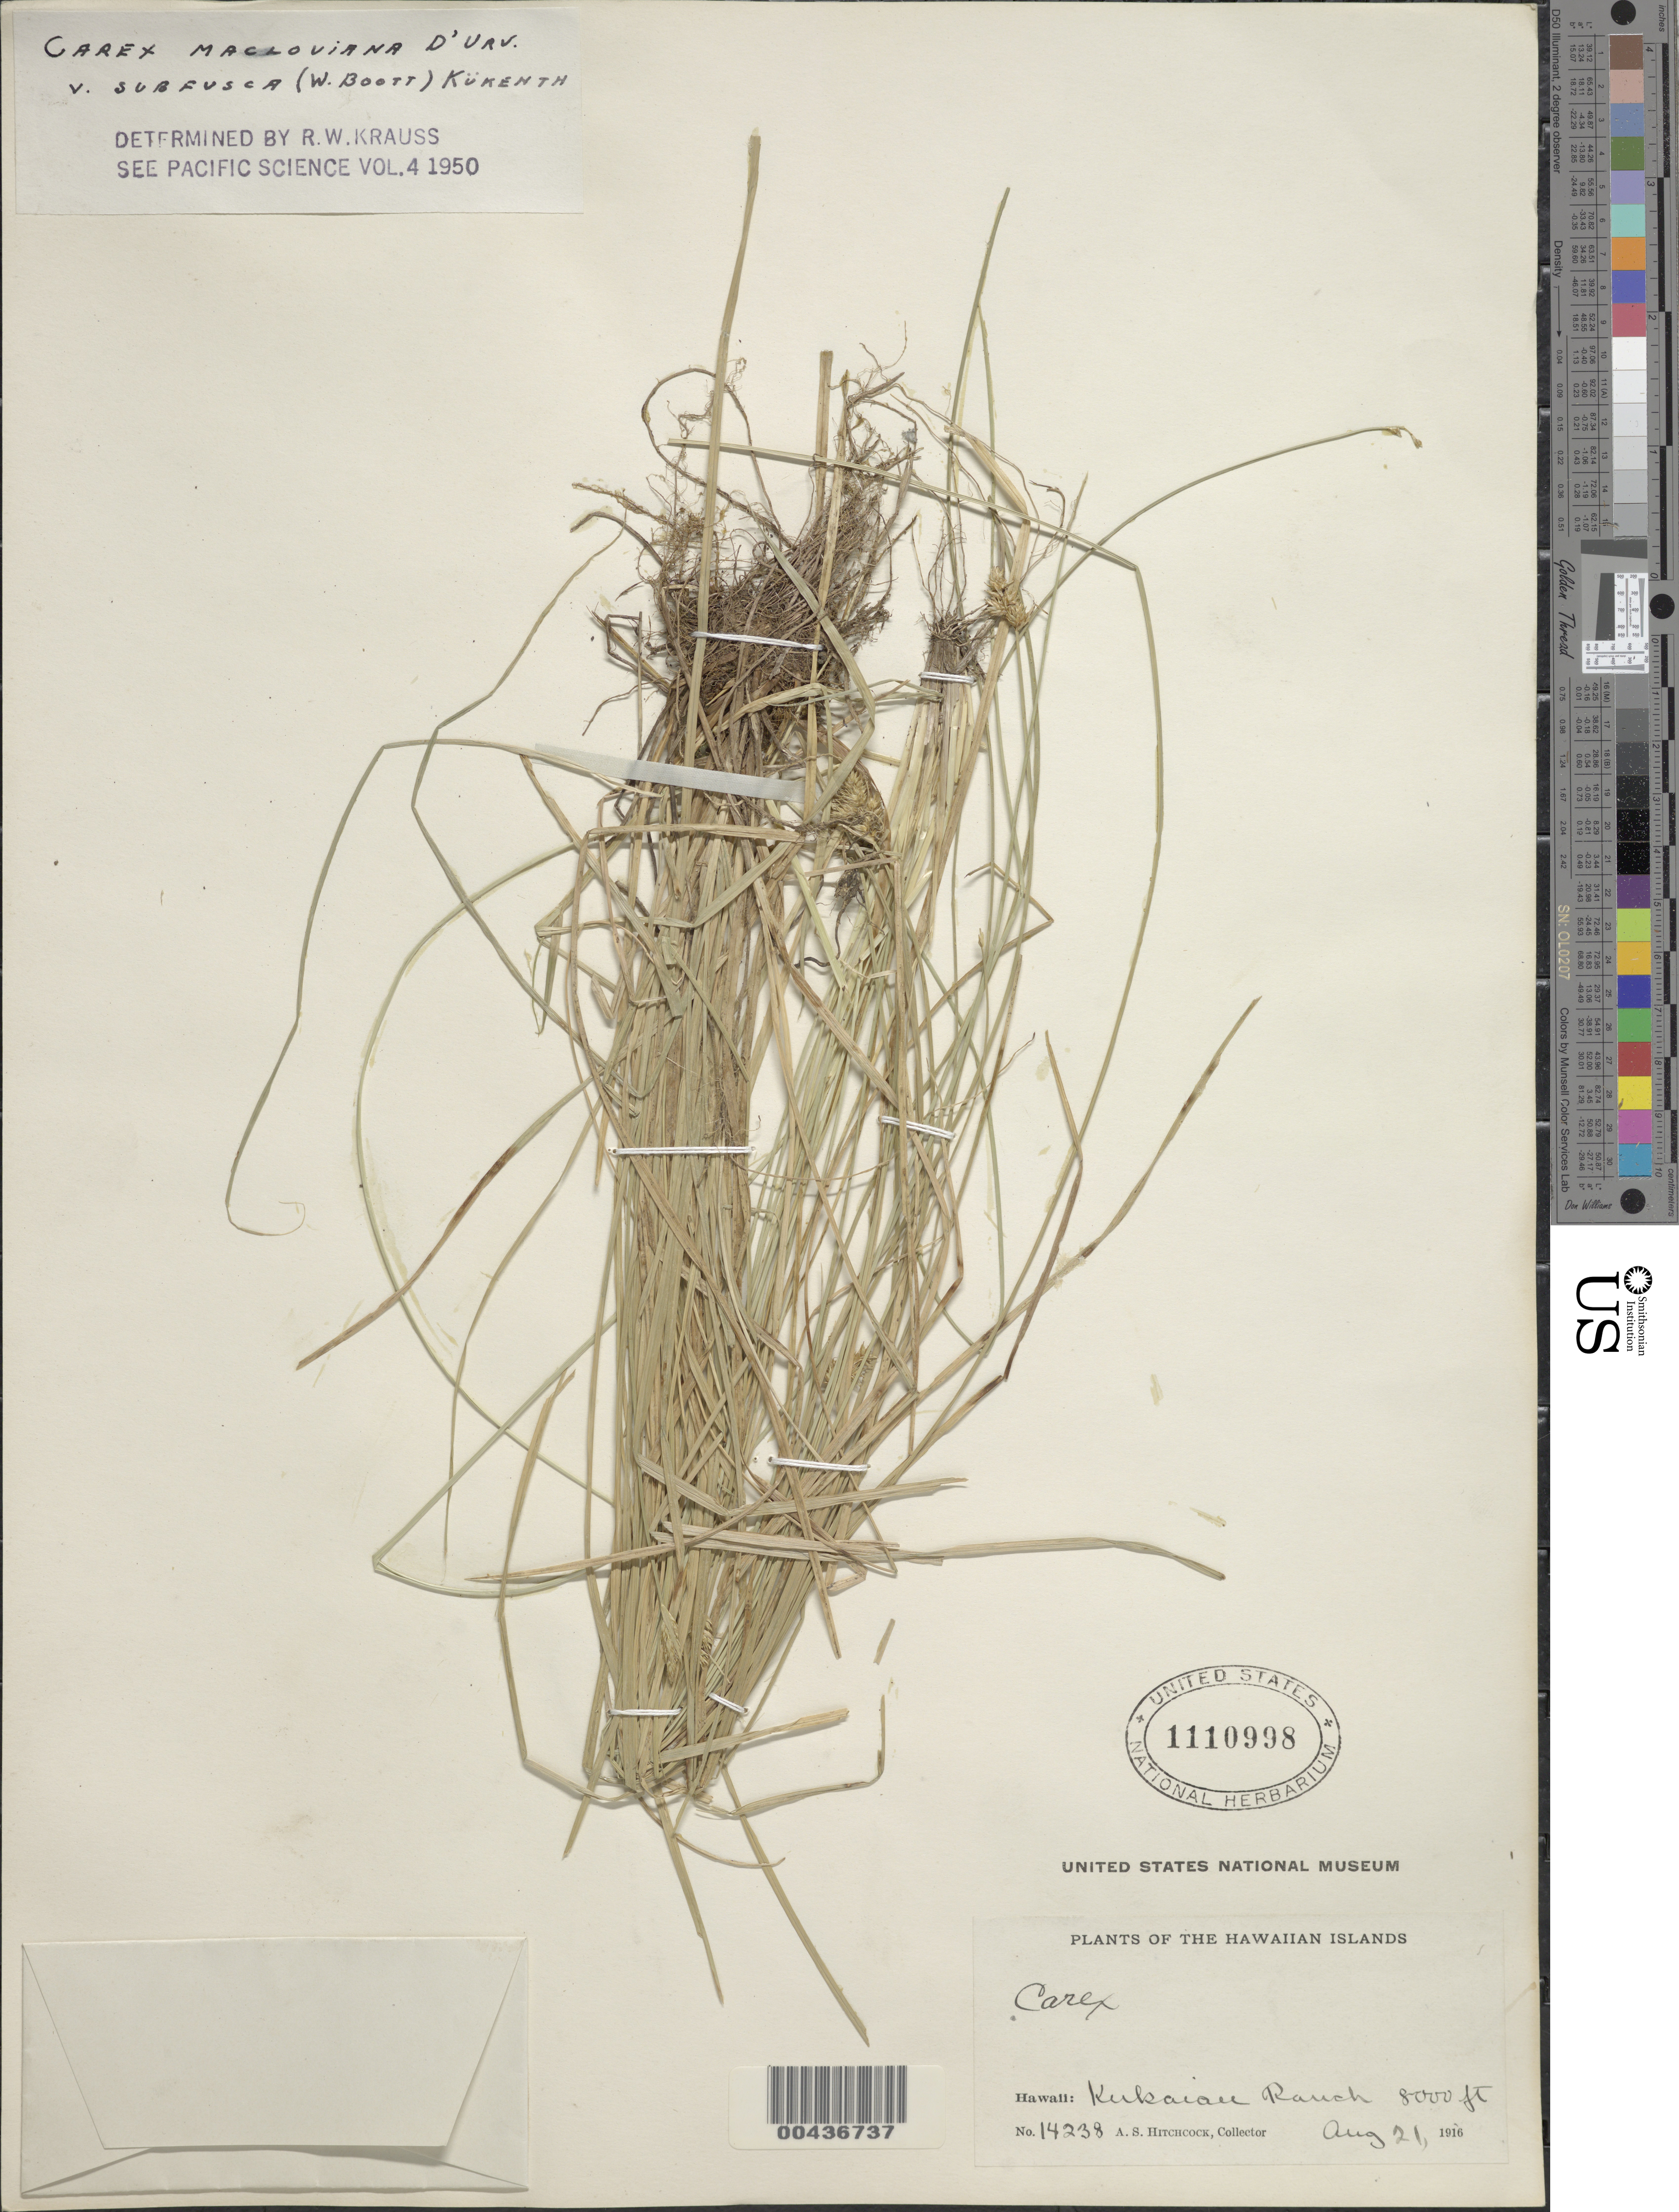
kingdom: Plantae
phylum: Tracheophyta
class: Liliopsida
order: Poales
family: Cyperaceae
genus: Carex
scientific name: Carex subfusca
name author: W. Boott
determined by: Wagner, W. L., (BOT), Smithsonian Institution - National Museum of Natural History (UNITED STATES)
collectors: A. S. Hitchcock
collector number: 14238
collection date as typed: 21 Aug 1916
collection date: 1916-08-21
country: United States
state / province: Hawaii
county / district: Hawaii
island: Hawaii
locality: Kukaiau Ranch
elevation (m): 2438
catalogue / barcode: US 1110998